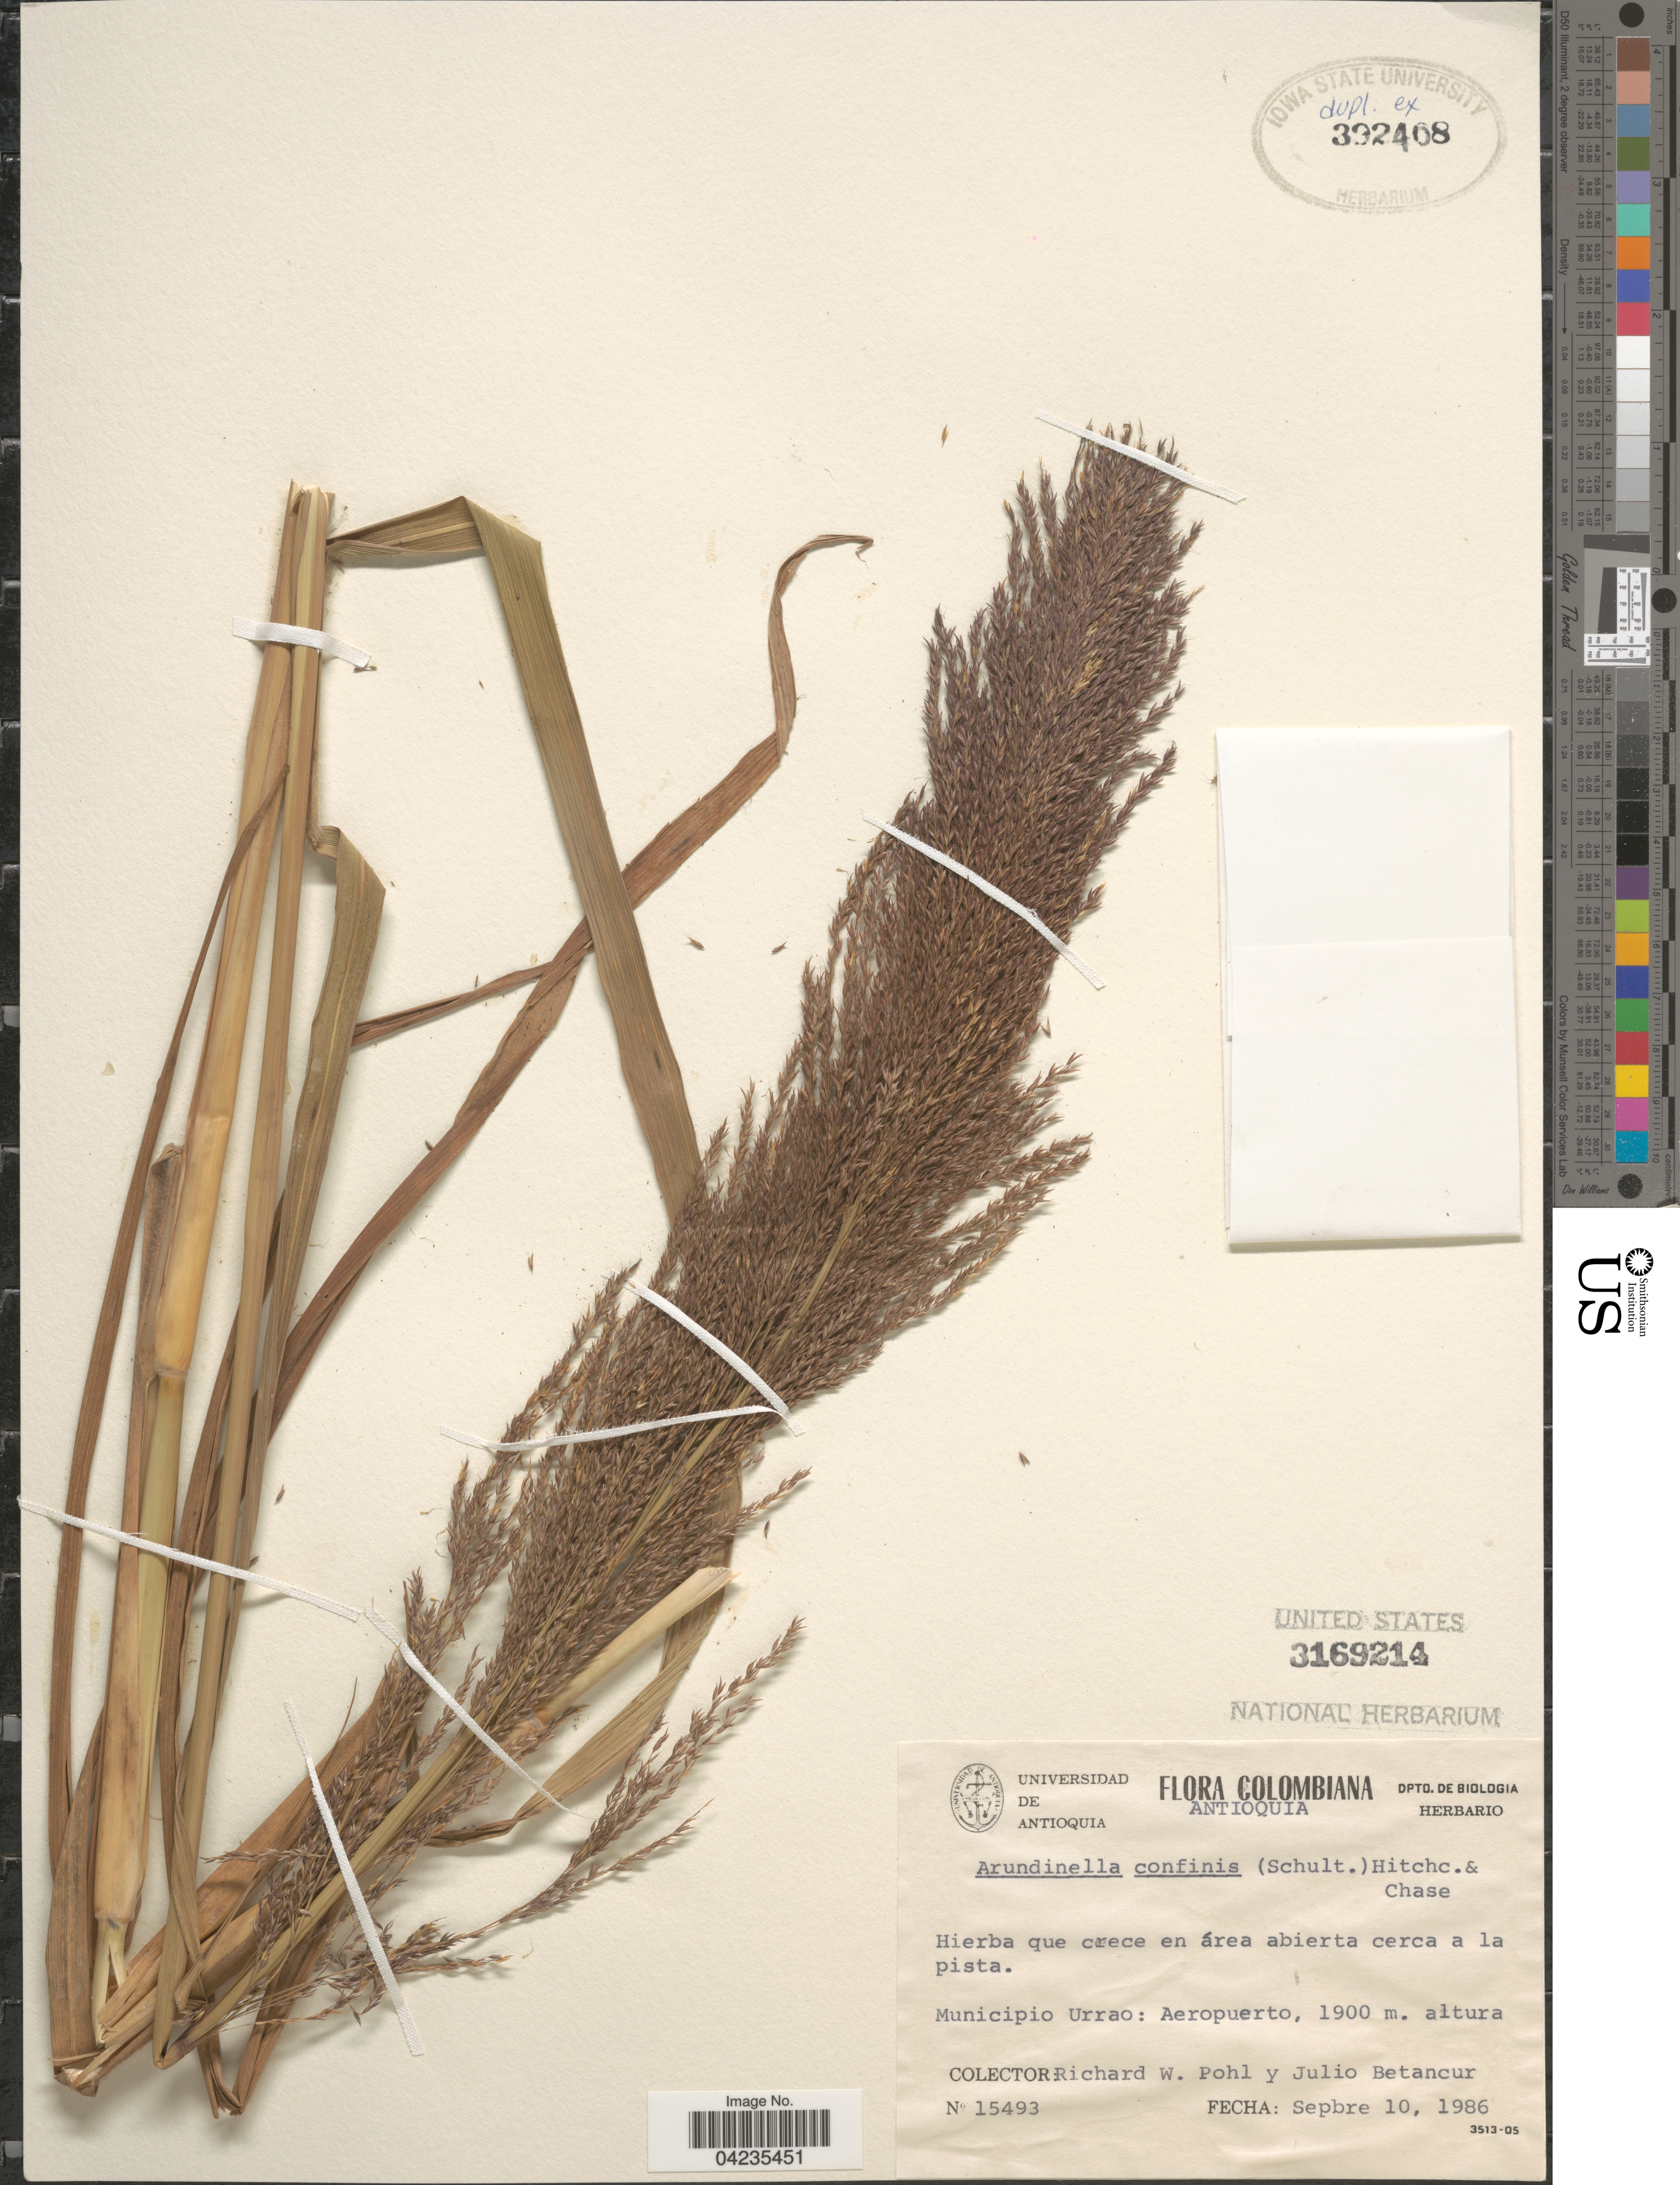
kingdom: Plantae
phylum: Tracheophyta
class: Liliopsida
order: Poales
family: Poaceae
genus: Arundinella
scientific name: Arundinella hispida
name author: (Humb. & Bonpl. ex Willd.) Kuntze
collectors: R. W. Pohl & J. Betancur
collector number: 15493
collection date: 1986-09-10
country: Colombia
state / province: Antioquia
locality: Municipio Urrao: Aeropuerto.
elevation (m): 1900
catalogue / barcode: US 3169214